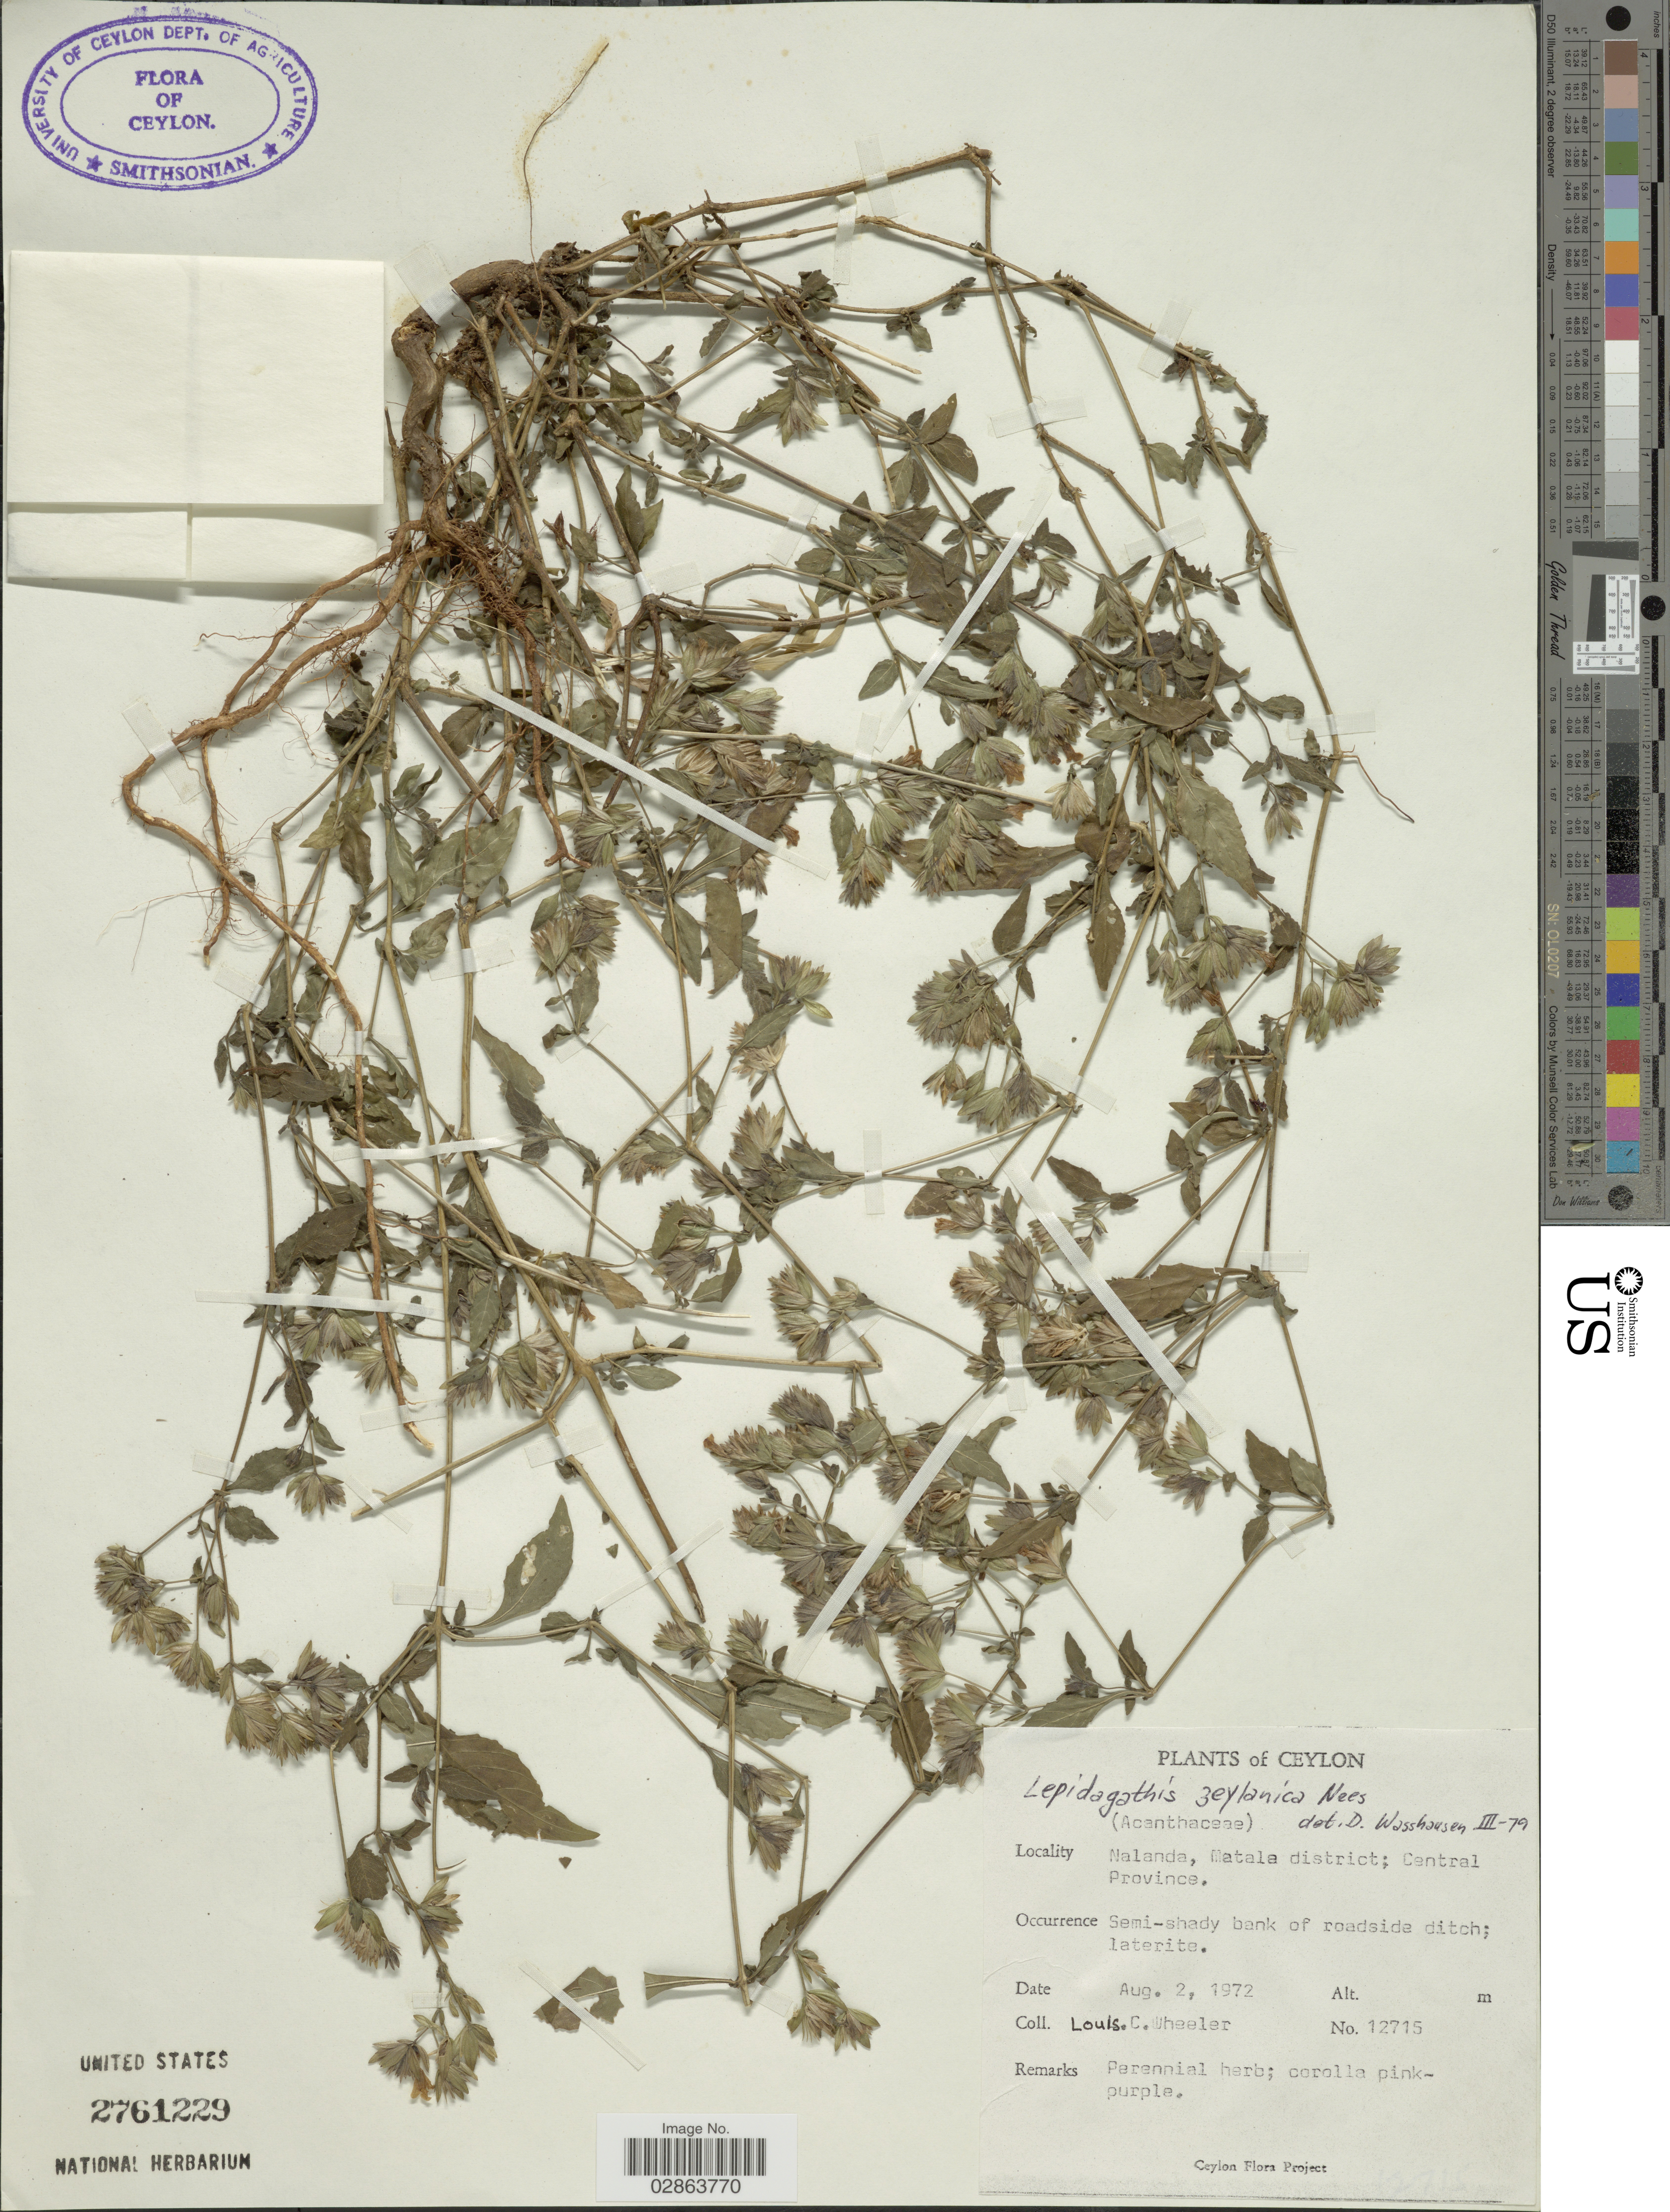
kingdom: Plantae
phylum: Tracheophyta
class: Magnoliopsida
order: Lamiales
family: Acanthaceae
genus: Lepidagathis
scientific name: Lepidagathis ceylanica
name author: Nees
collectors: L. C. Wheeler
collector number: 12715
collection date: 1972-08-02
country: Sri Lanka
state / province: Central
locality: Ceylon, Nalanda, Matale district; Central Province.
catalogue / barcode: US 2761229